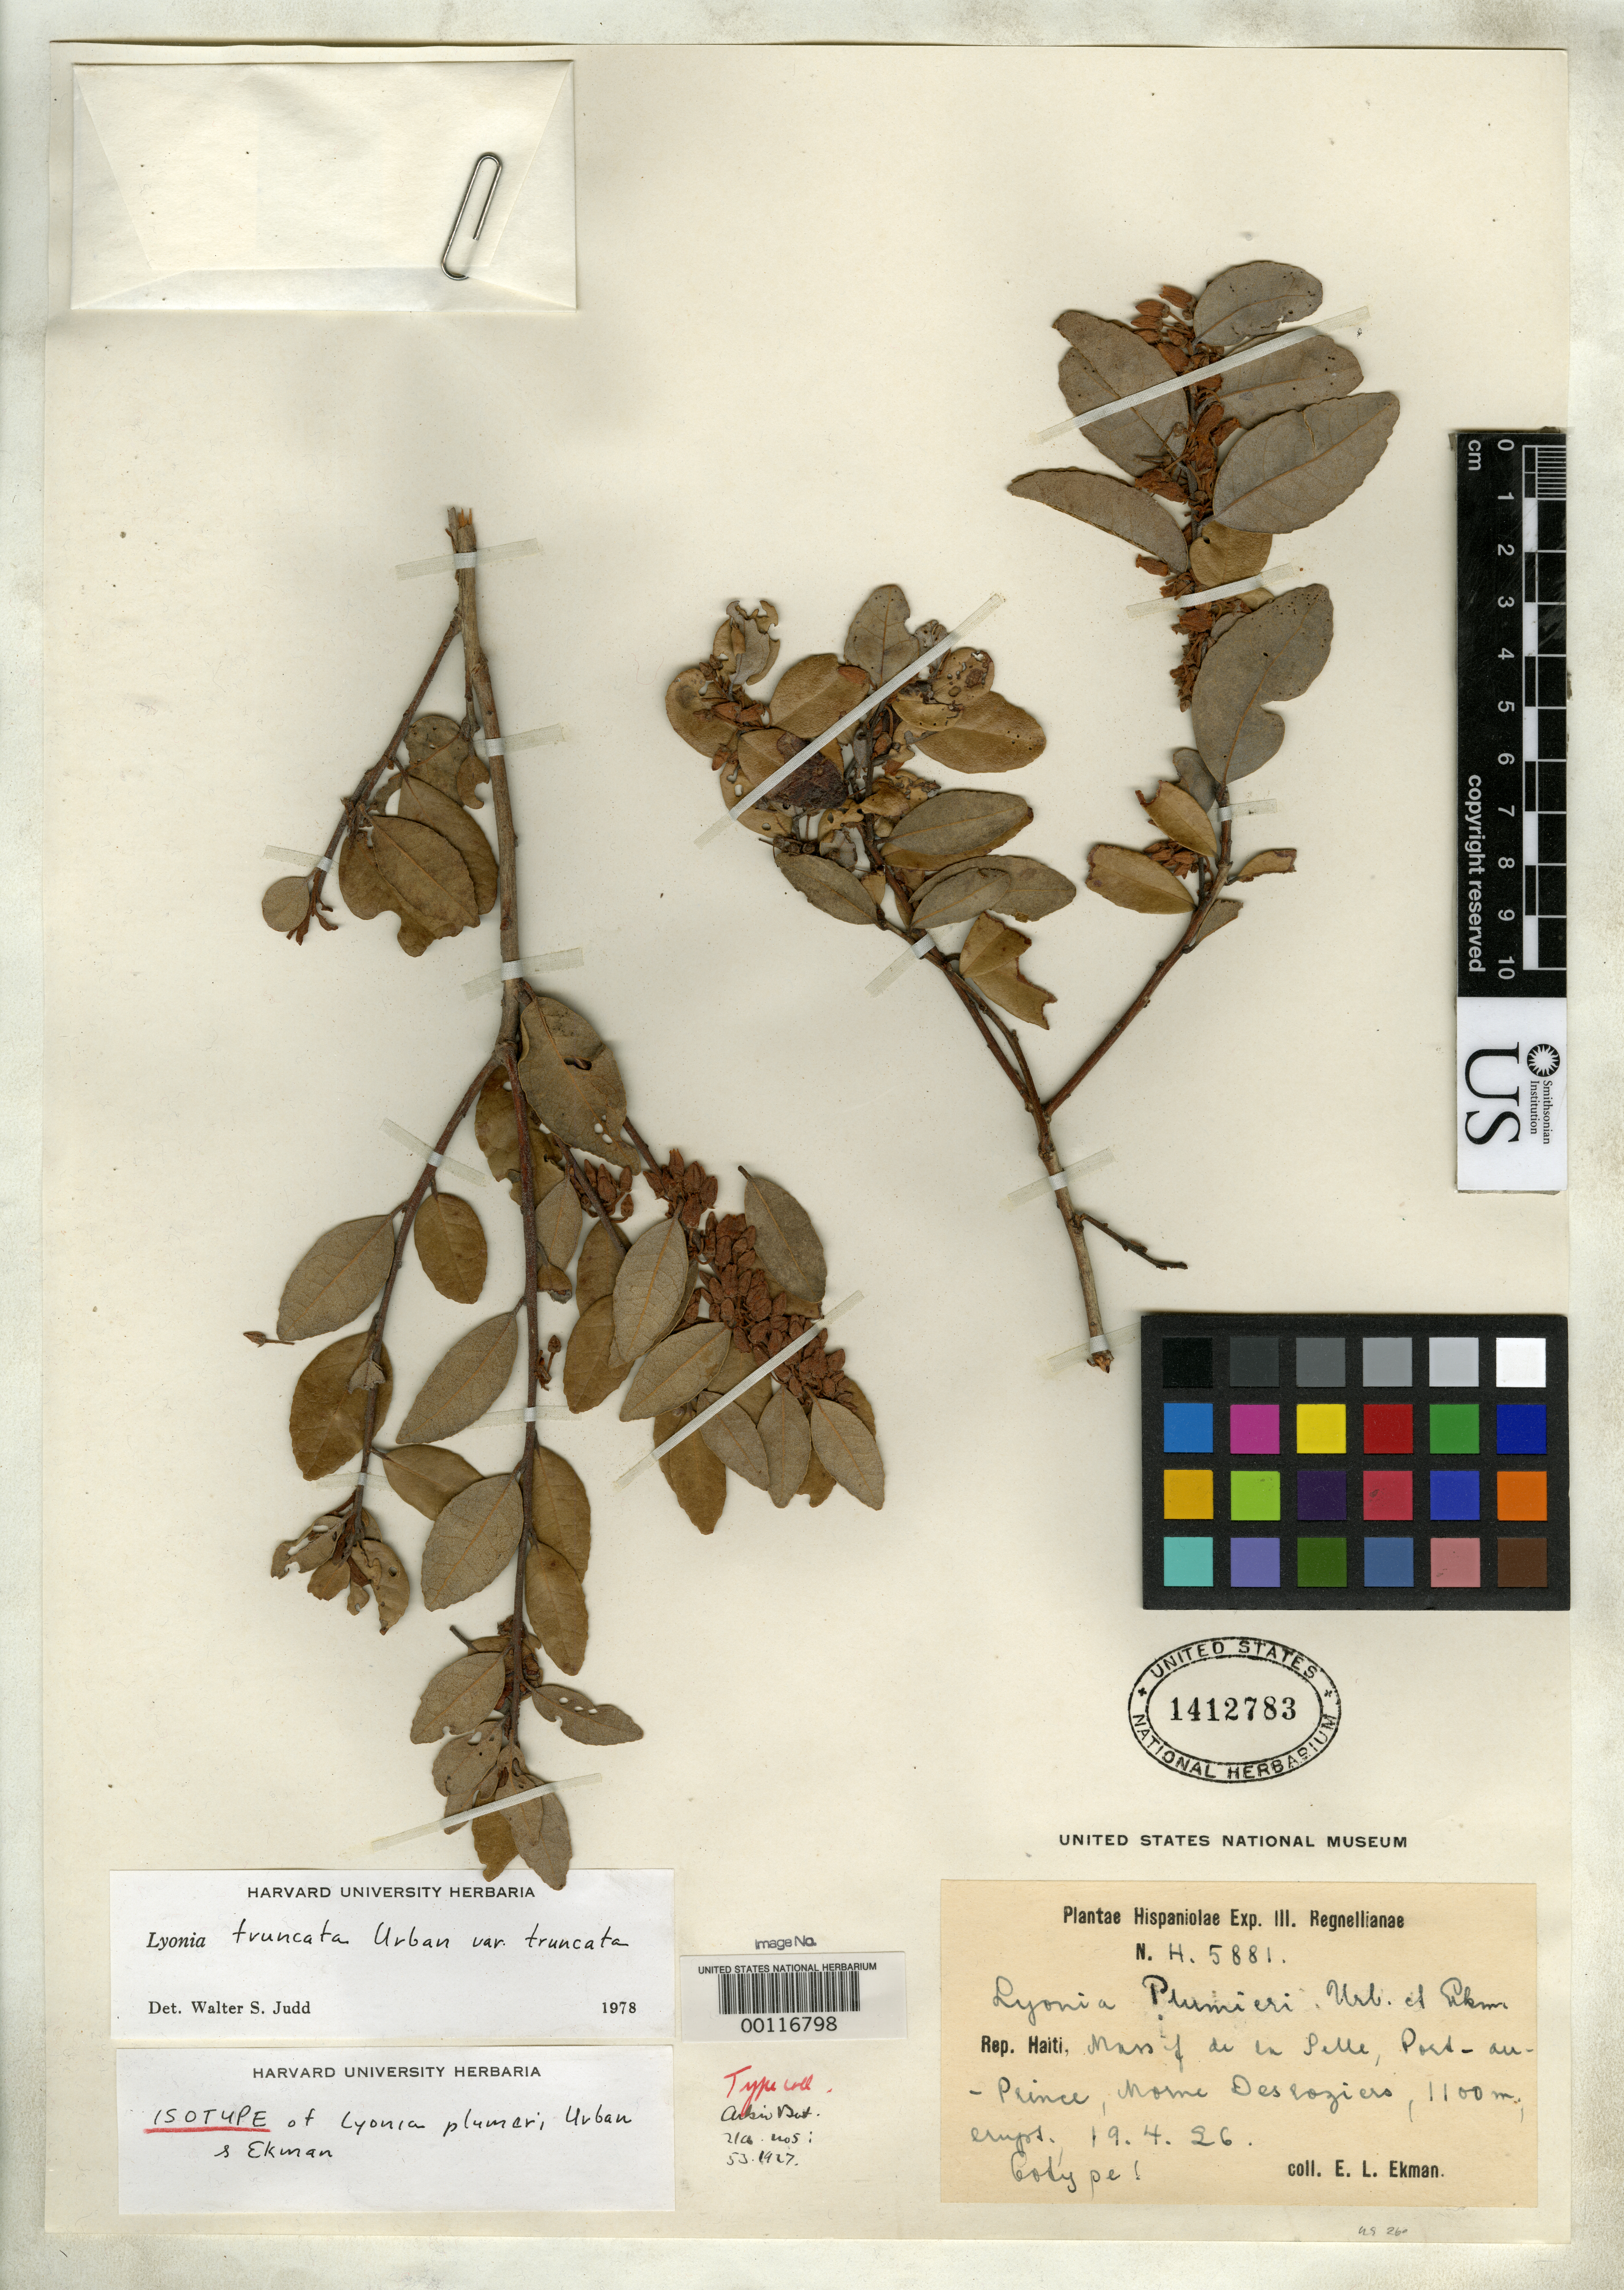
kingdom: Plantae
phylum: Tracheophyta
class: Magnoliopsida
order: Ericales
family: Ericaceae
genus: Lyonia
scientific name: Lyonia plumerii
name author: Urb. & Ekman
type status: Isosyntype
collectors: E. L. Ekman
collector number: H 5881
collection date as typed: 19 Apr 1926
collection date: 1926-04-19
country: Haiti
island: Hispaniola Island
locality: Morne de La Selle, prope Port-au-Prince in Crete-a-Piquants ad des Roziers.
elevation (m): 1100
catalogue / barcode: US 1412783